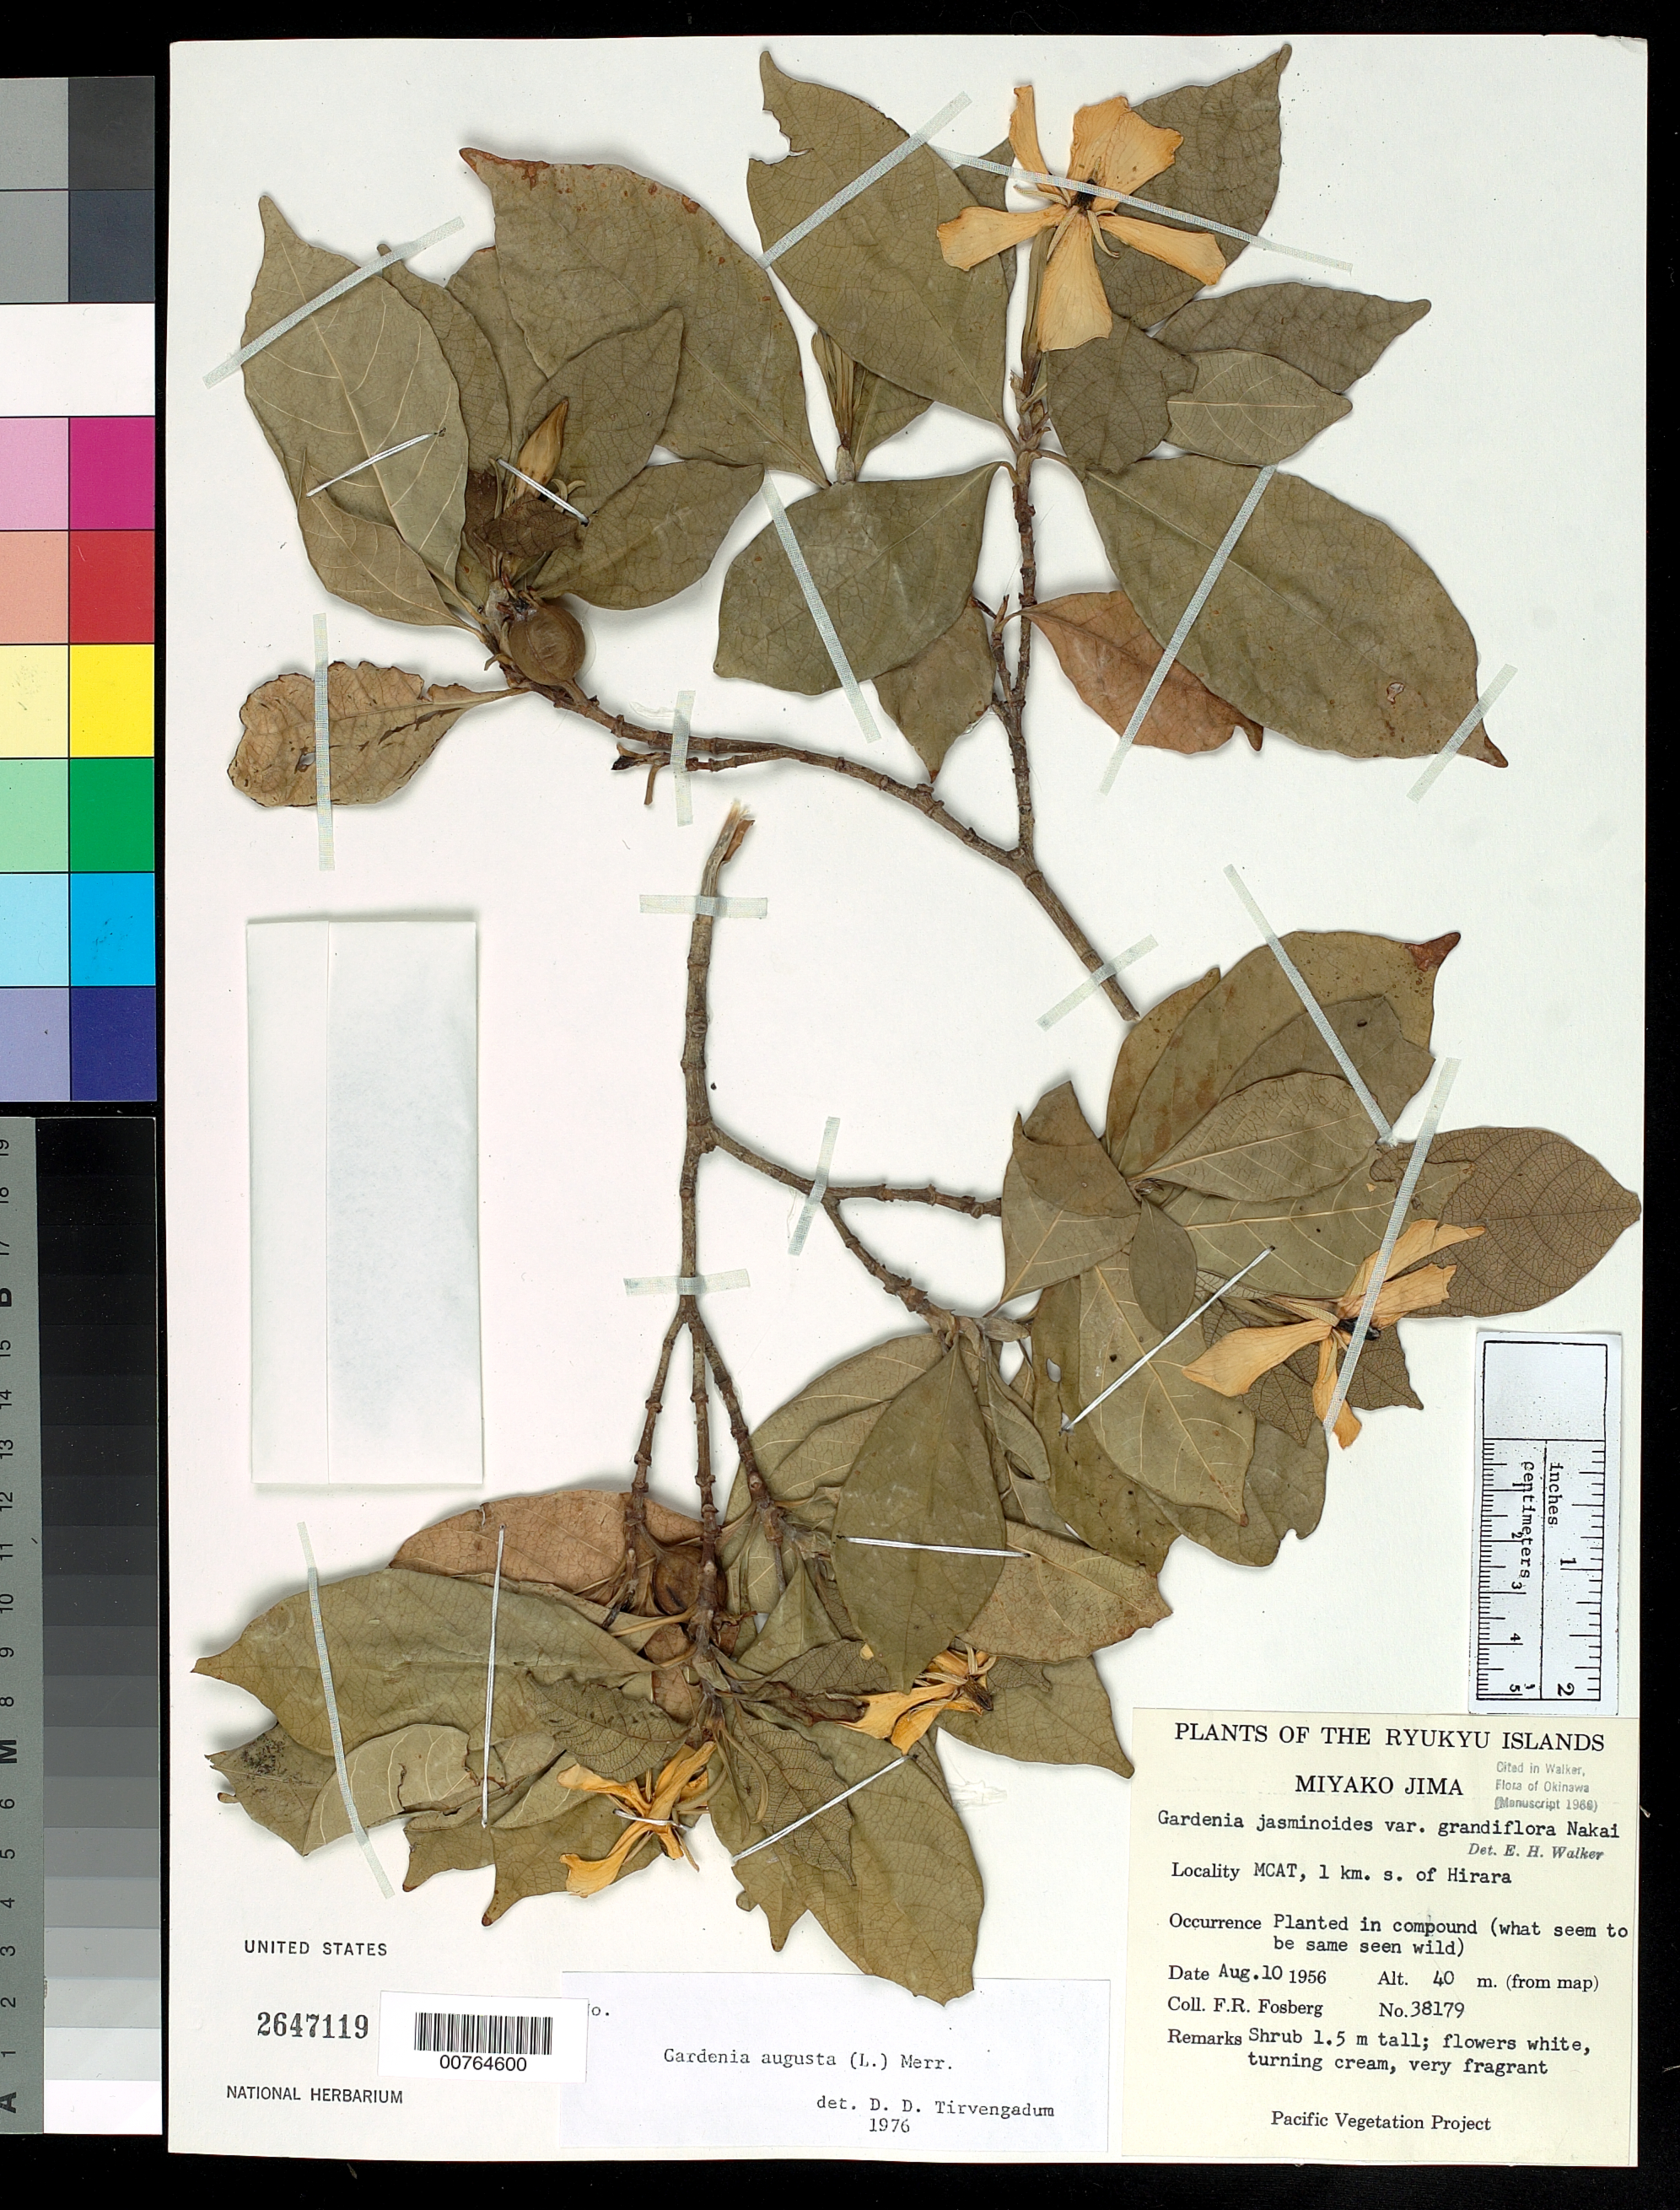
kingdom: Plantae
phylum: Tracheophyta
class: Magnoliopsida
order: Gentianales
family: Rubiaceae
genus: Gardenia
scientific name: Gardenia augusta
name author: (L.) Merr.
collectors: F. R. Fosberg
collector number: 38179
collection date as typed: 10 Aug 1956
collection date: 1956-08-10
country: Japan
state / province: Okinawa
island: Miyako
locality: Miyako Jima; near MCAT, 1 km S of Hirara. [Sakishima Is.]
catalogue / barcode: US 2647119